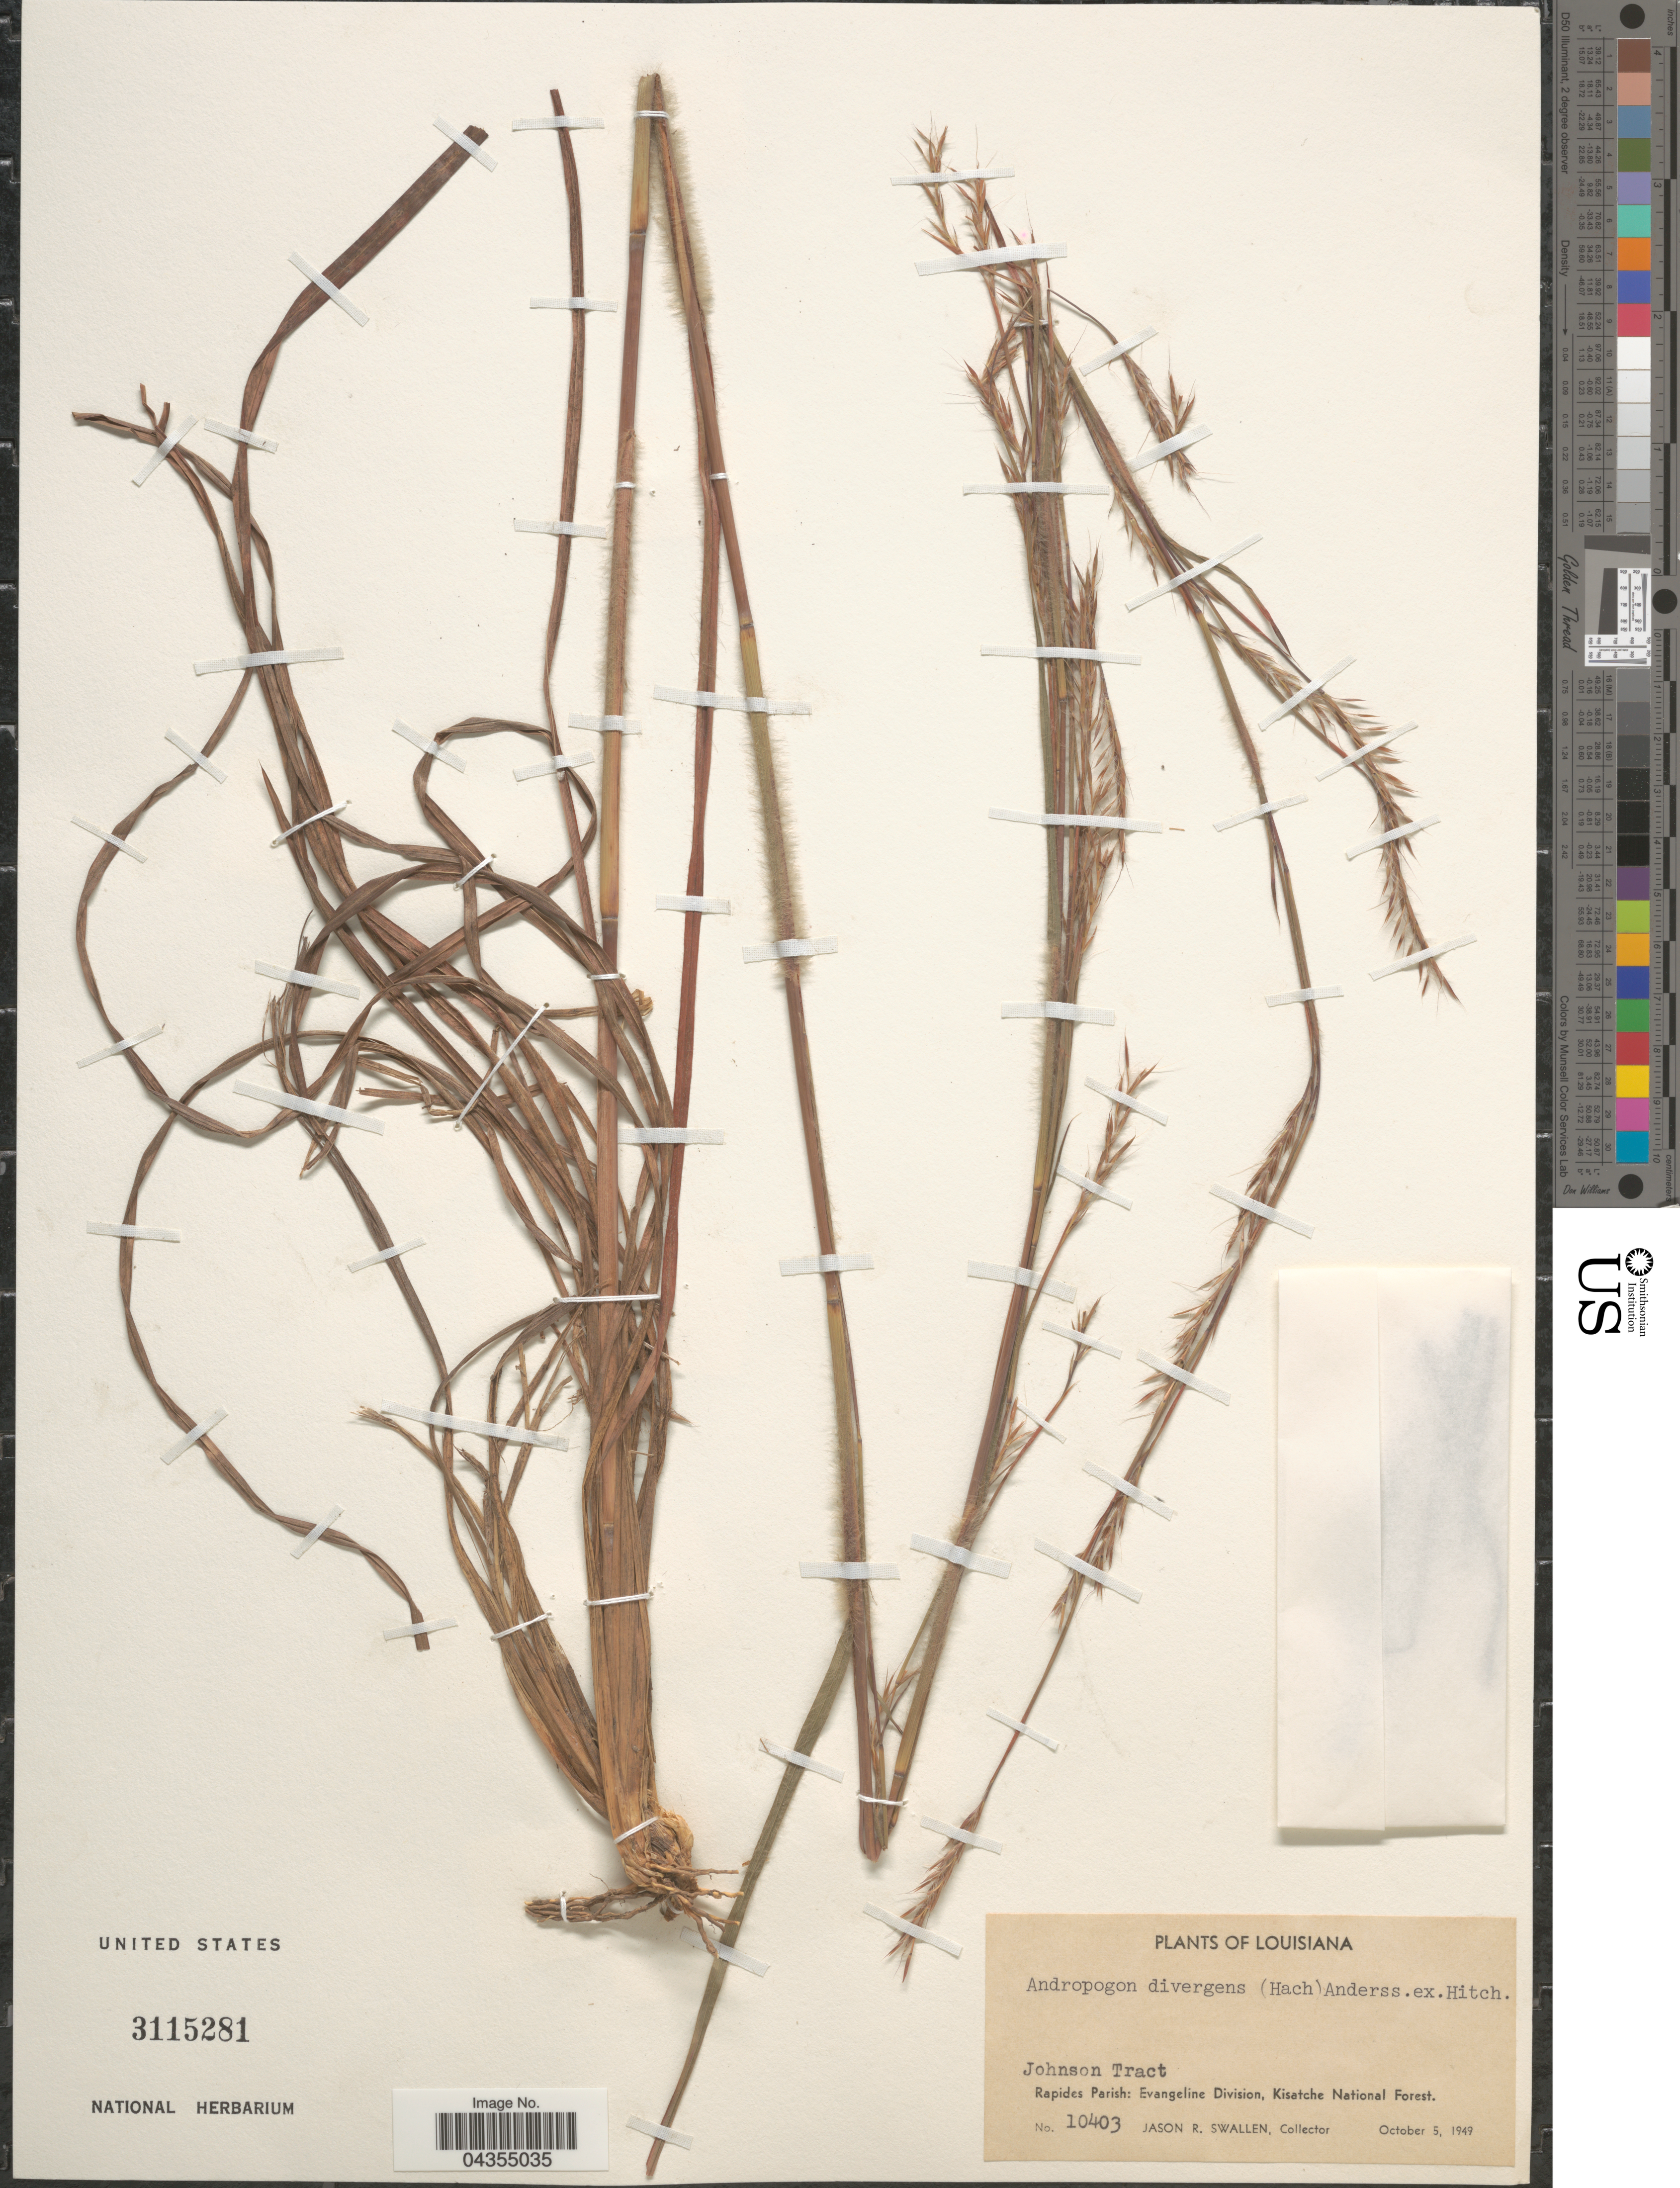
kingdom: Plantae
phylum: Tracheophyta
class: Liliopsida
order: Poales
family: Poaceae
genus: Schizachyrium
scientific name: Schizachyrium scoparium var. divergens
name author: (Hack.) Gould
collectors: J. R. Swallen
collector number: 10403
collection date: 1949-10-05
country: United States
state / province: Louisiana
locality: Johnson Tract. Rapides Parish: Evangeline Division, Kisatche National Forest.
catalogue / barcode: US 3115281